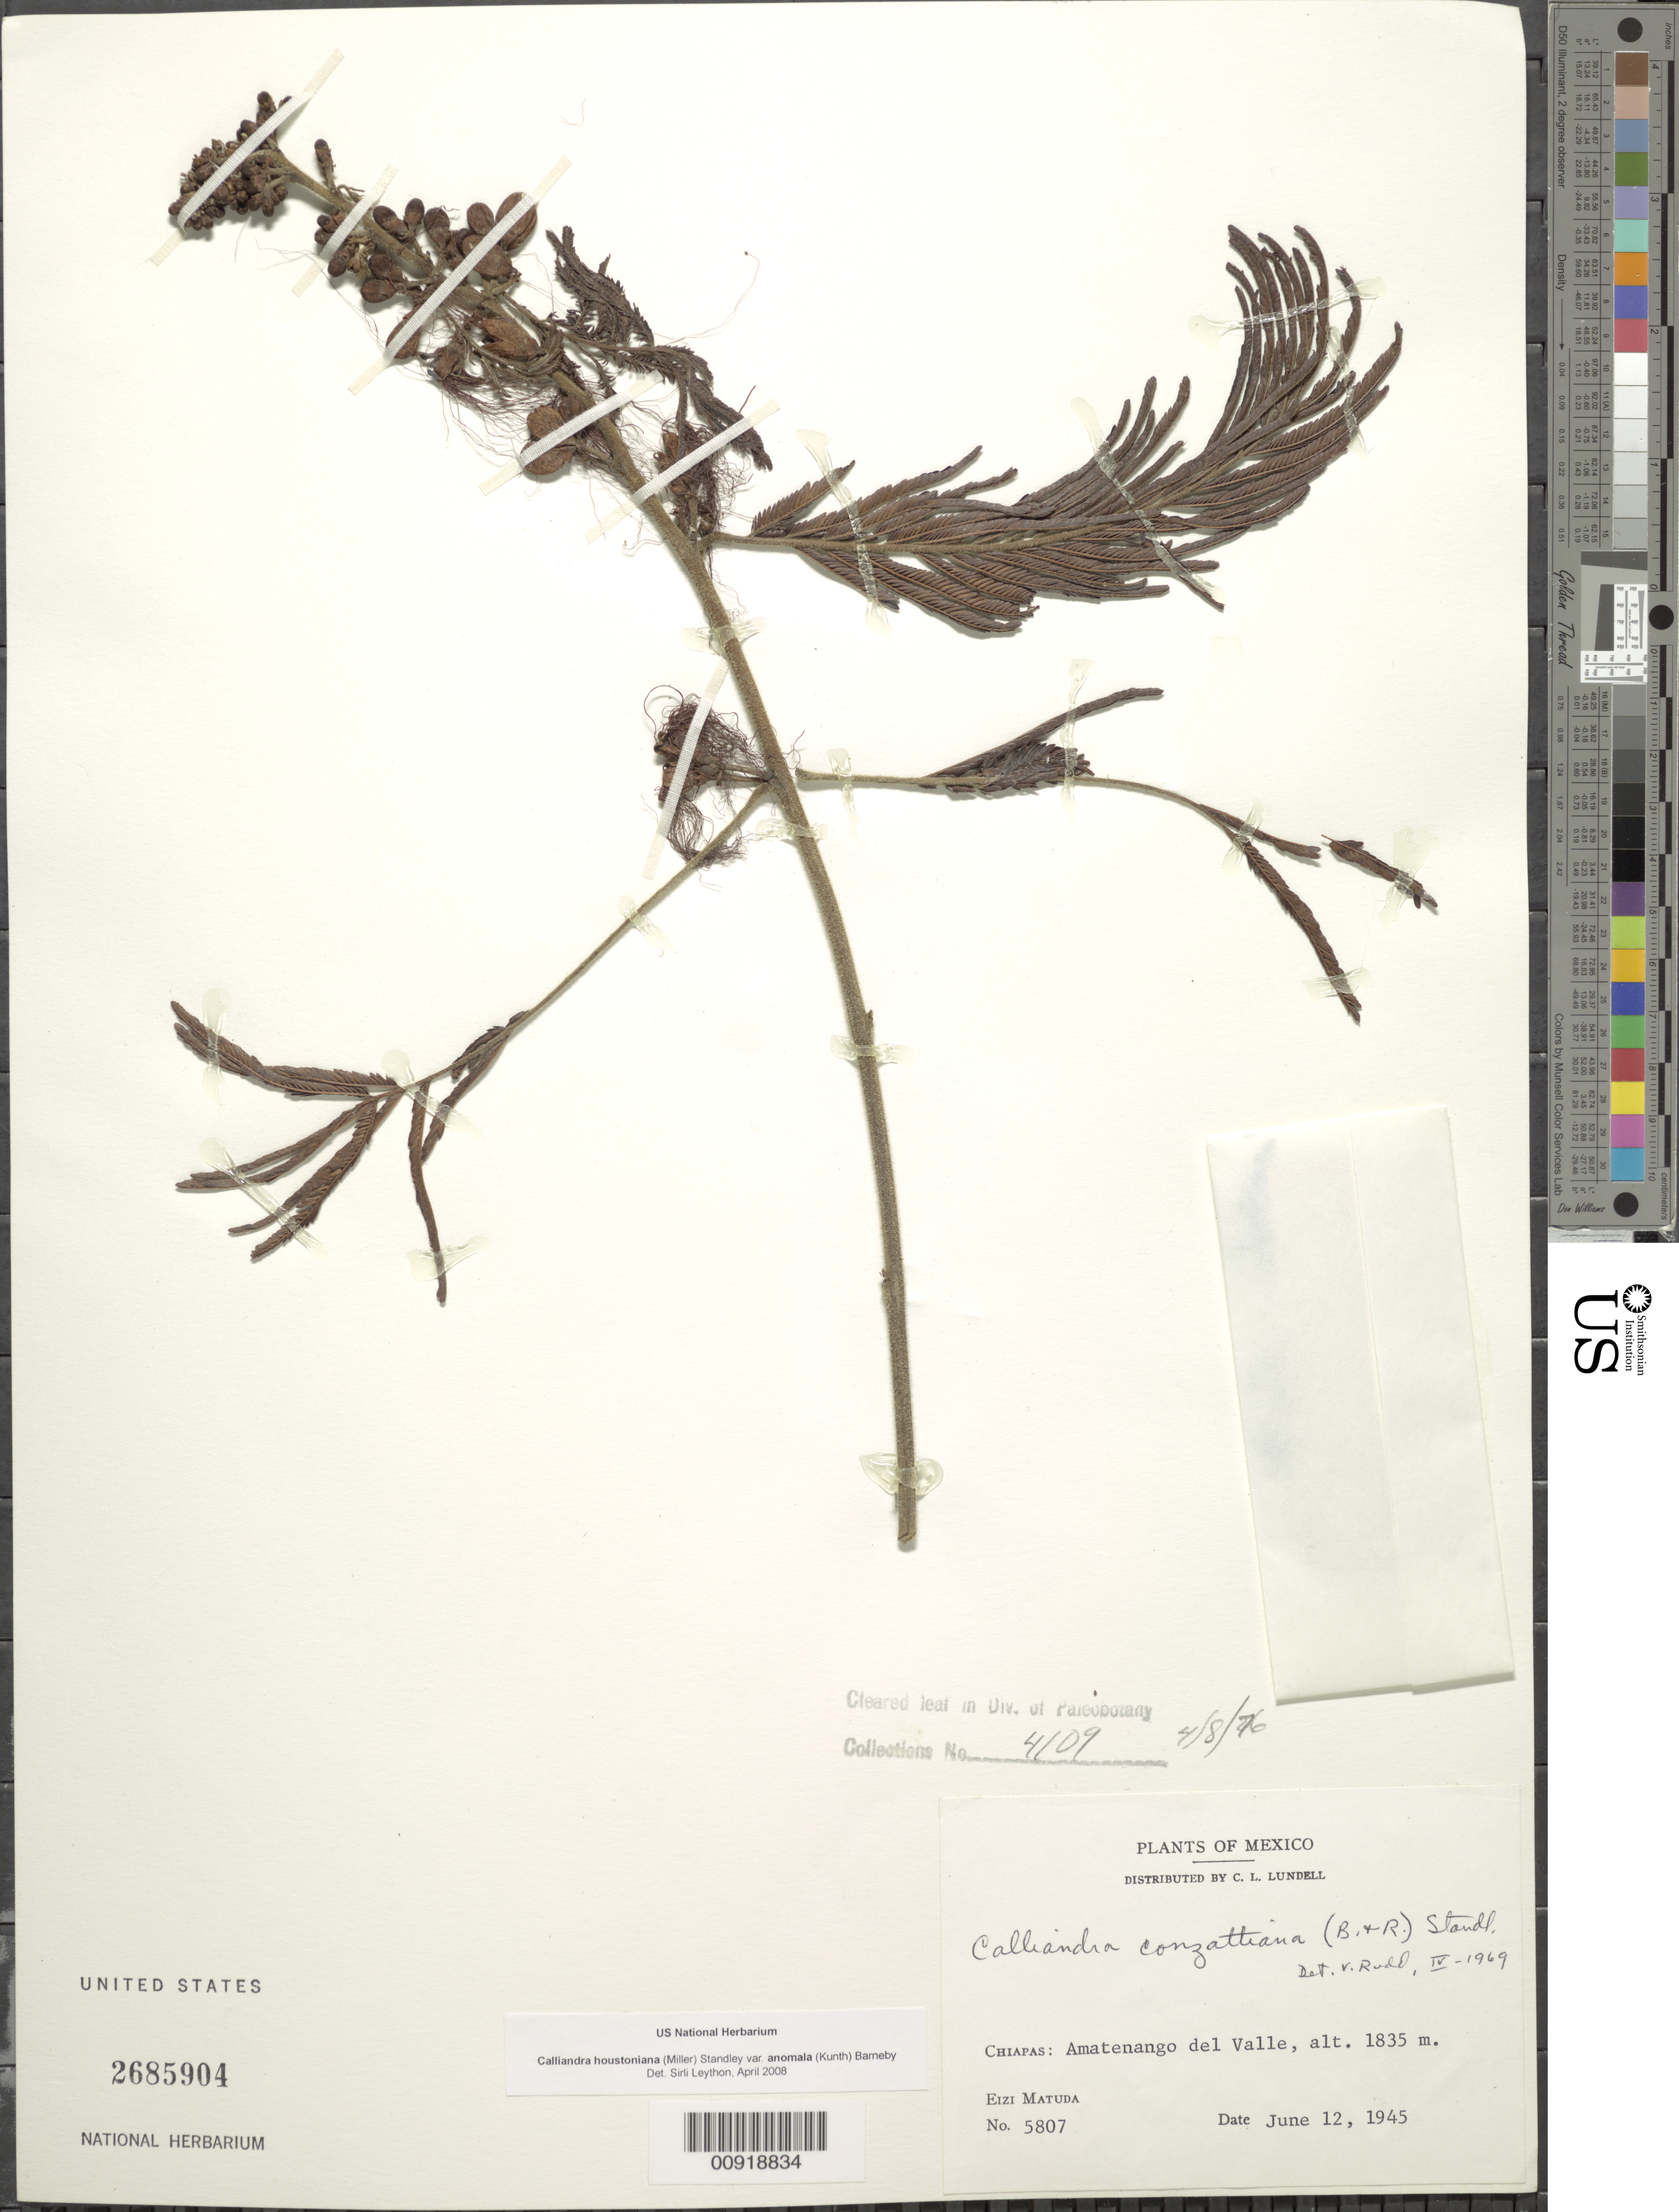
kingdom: Plantae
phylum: Tracheophyta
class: Magnoliopsida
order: Fabales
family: Fabaceae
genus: Calliandra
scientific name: Calliandra houstoniana var. anomala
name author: (Kunth) Barneby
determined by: Leython, S.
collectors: E. Matuda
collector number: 5807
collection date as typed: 12 Jun 1945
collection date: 1945-06-12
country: Mexico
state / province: Chiapas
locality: Chiapas: Amatenango del Valle.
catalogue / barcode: US 2685904